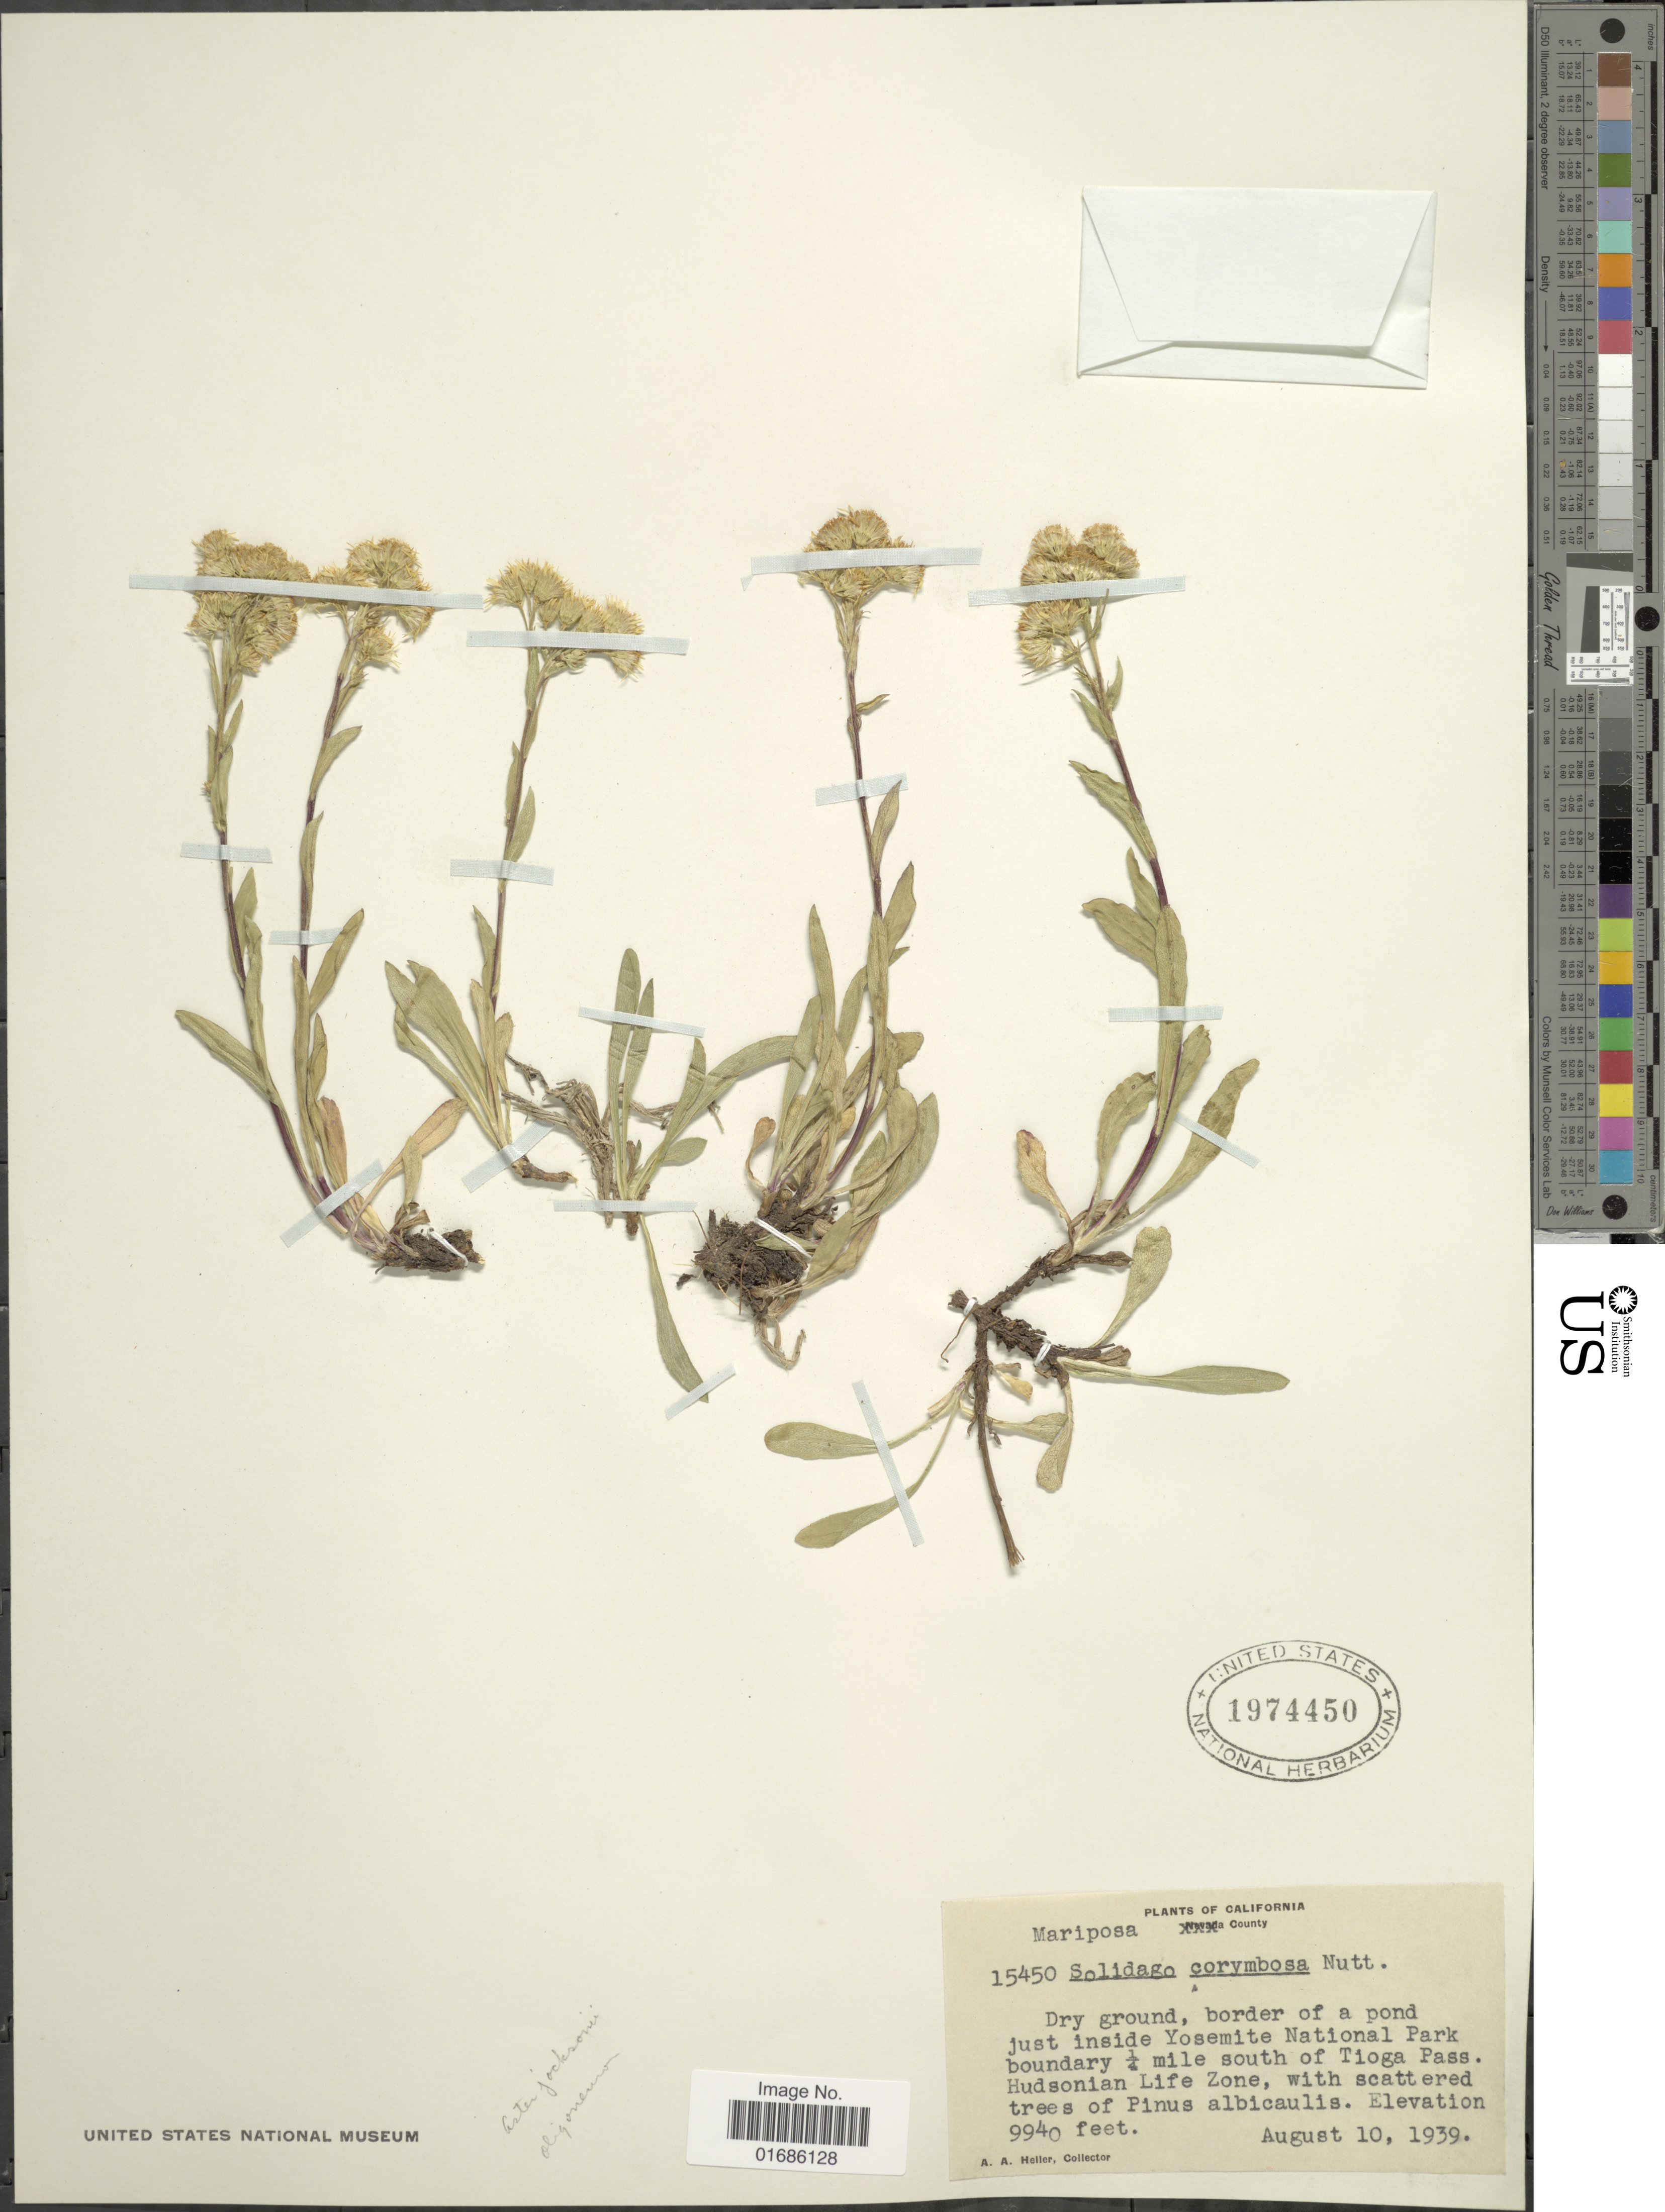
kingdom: Plantae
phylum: Tracheophyta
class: Magnoliopsida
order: Asterales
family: Asteraceae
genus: Solidago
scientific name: Solidago ciliosa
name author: Greene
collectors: A. A. Heller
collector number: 15450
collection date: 1939-08-10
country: United States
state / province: California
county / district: Mariposa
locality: Dry ground, border of a pond just inside Yosemite National Park boundary ¼ mile south of Tioga Pass. Hudsonian Life Zone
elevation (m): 3030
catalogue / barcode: US 1974450